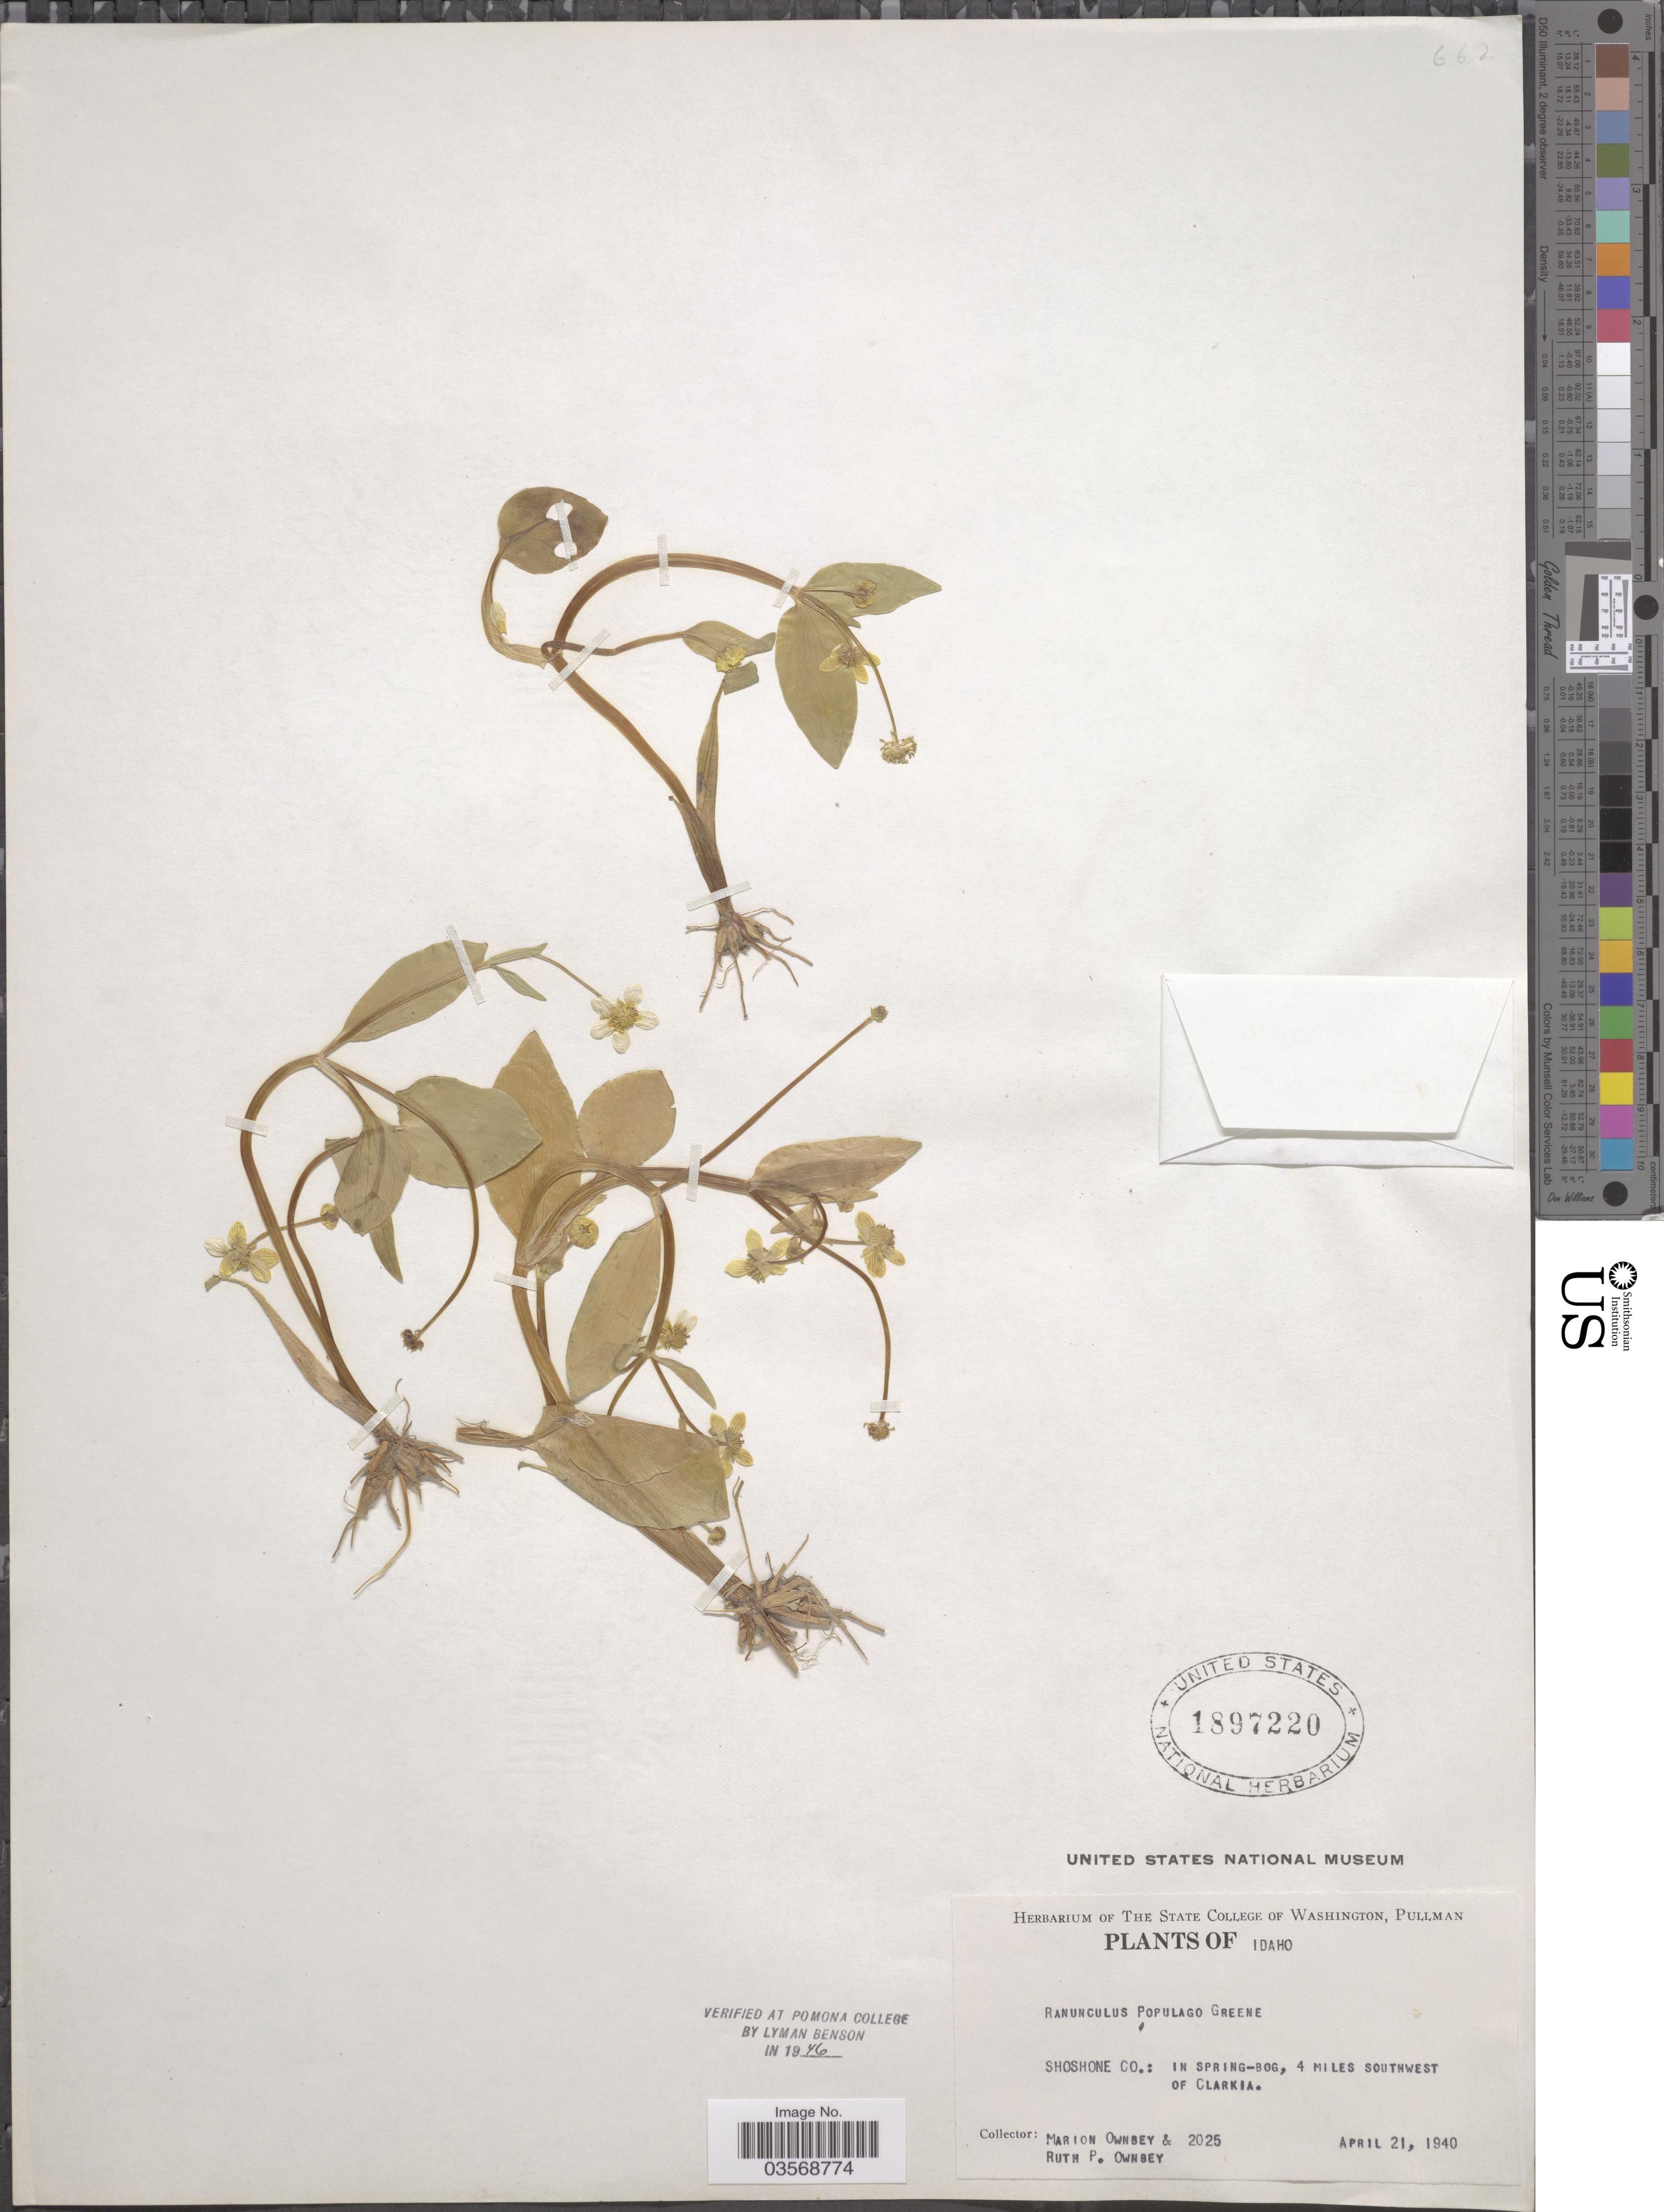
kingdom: Plantae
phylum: Tracheophyta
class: Magnoliopsida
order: Ranunculales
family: Ranunculaceae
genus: Ranunculus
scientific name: Ranunculus populago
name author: Greene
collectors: M. Ownbey & R. Ownbey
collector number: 2025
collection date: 1940-04-21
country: United States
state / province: Idaho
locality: Shoshone Co.: In spring-bog, 4 miles southwest of Clarkia.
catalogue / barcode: US 1897220